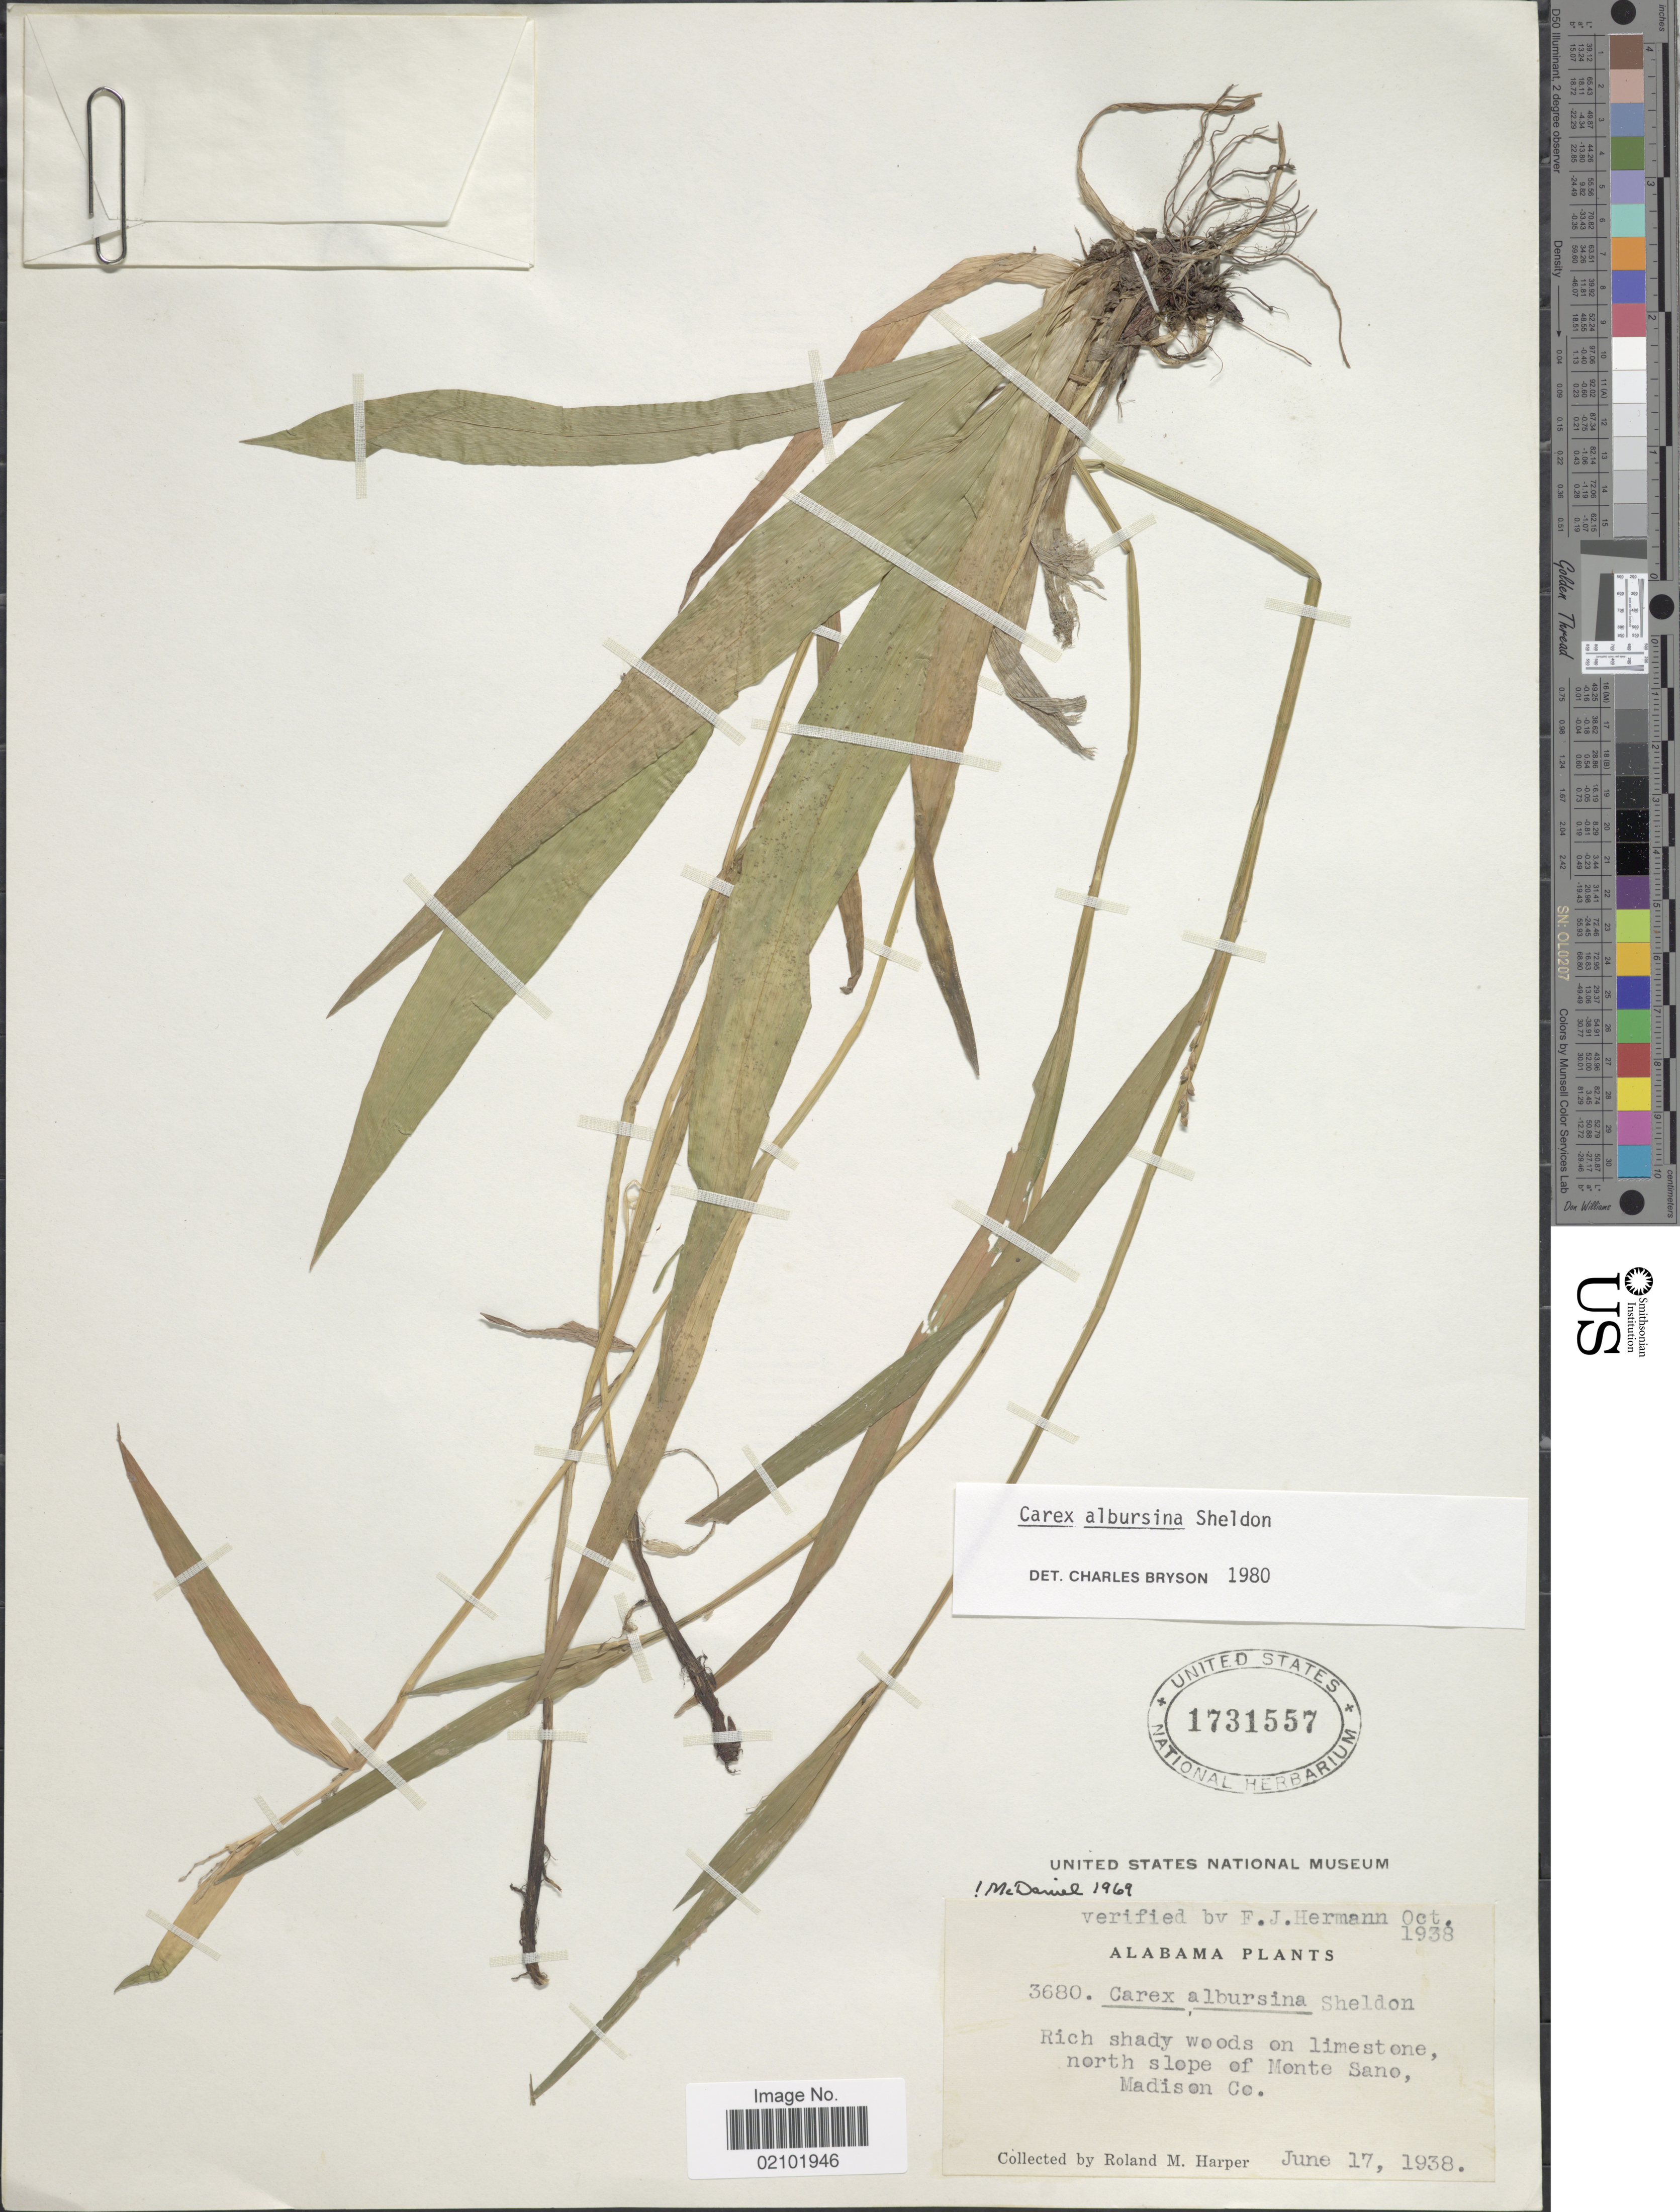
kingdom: Plantae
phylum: Tracheophyta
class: Liliopsida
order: Poales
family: Cyperaceae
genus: Carex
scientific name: Carex albursina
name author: E. Sheld.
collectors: R. M. Harper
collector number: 3680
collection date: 1938-06-17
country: United States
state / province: Alabama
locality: North slope of Monte Sano, Madison Co.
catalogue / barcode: US 1731557